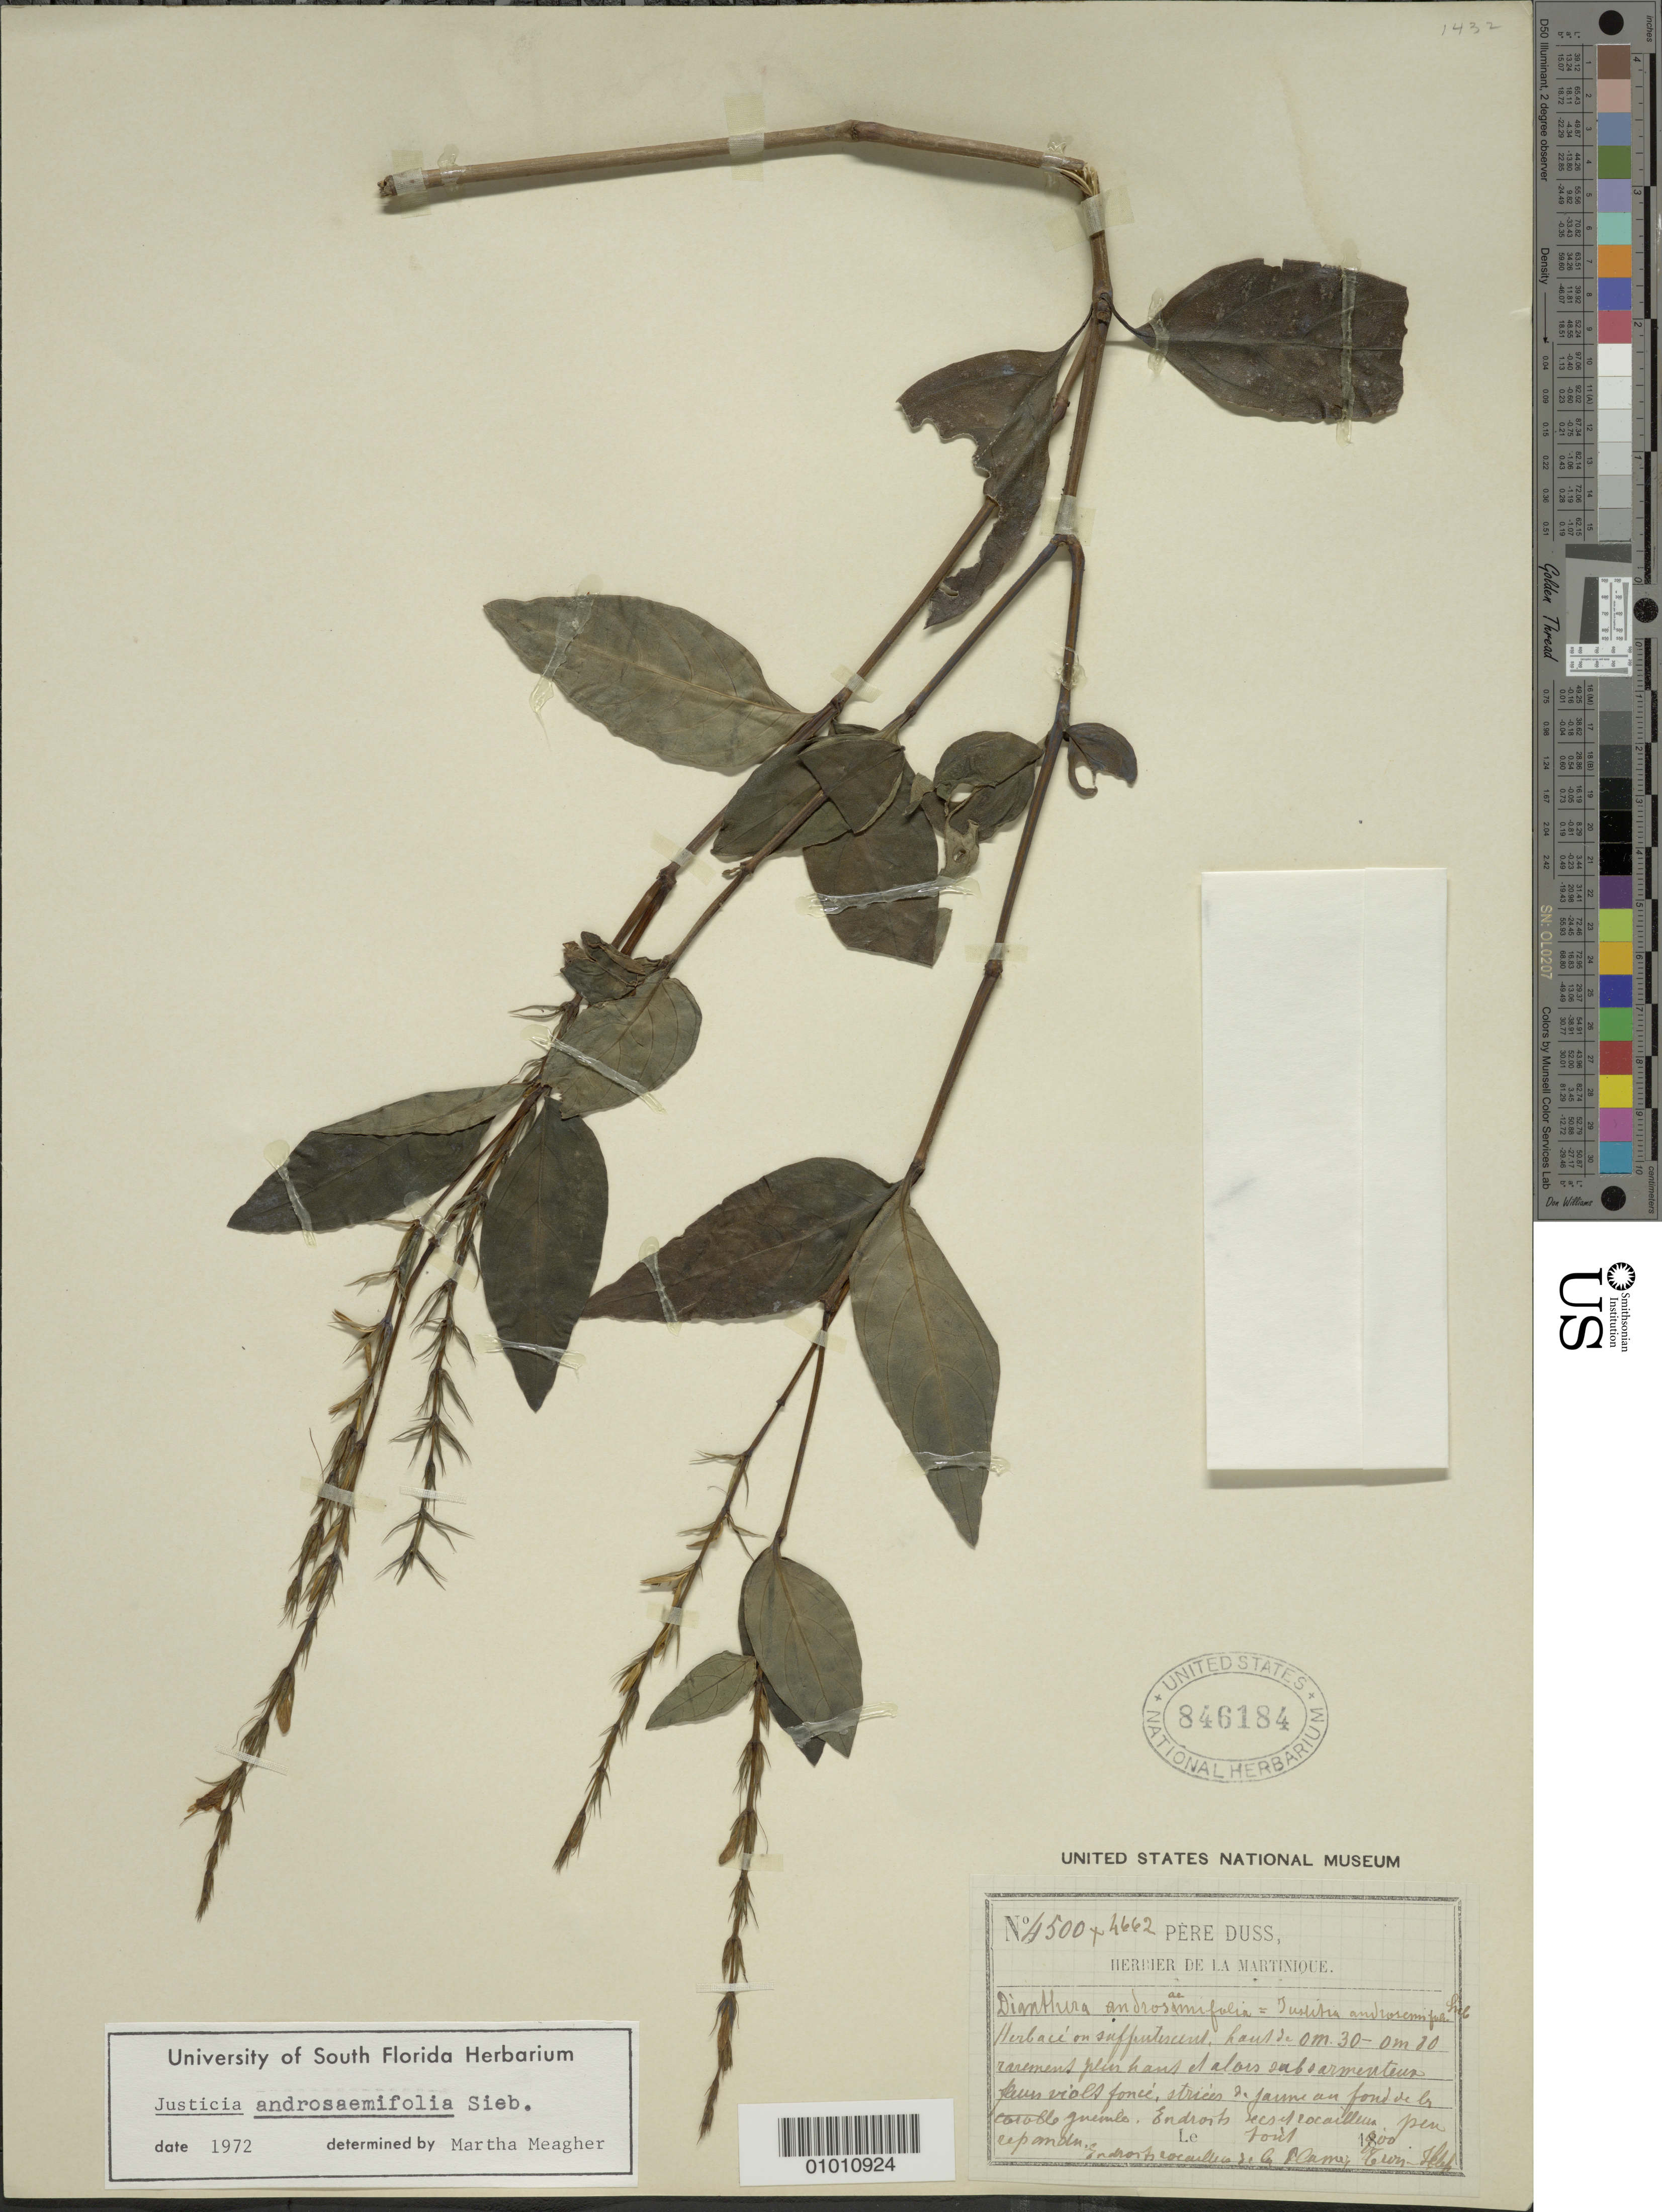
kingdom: Plantae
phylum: Tracheophyta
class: Magnoliopsida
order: Lamiales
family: Acanthaceae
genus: Justicia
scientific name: Justicia androsaemifolia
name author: Lindau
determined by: Meagher, M.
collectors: Père Duss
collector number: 4500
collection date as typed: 1900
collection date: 1900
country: Martinique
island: Martinique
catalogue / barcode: US 846184